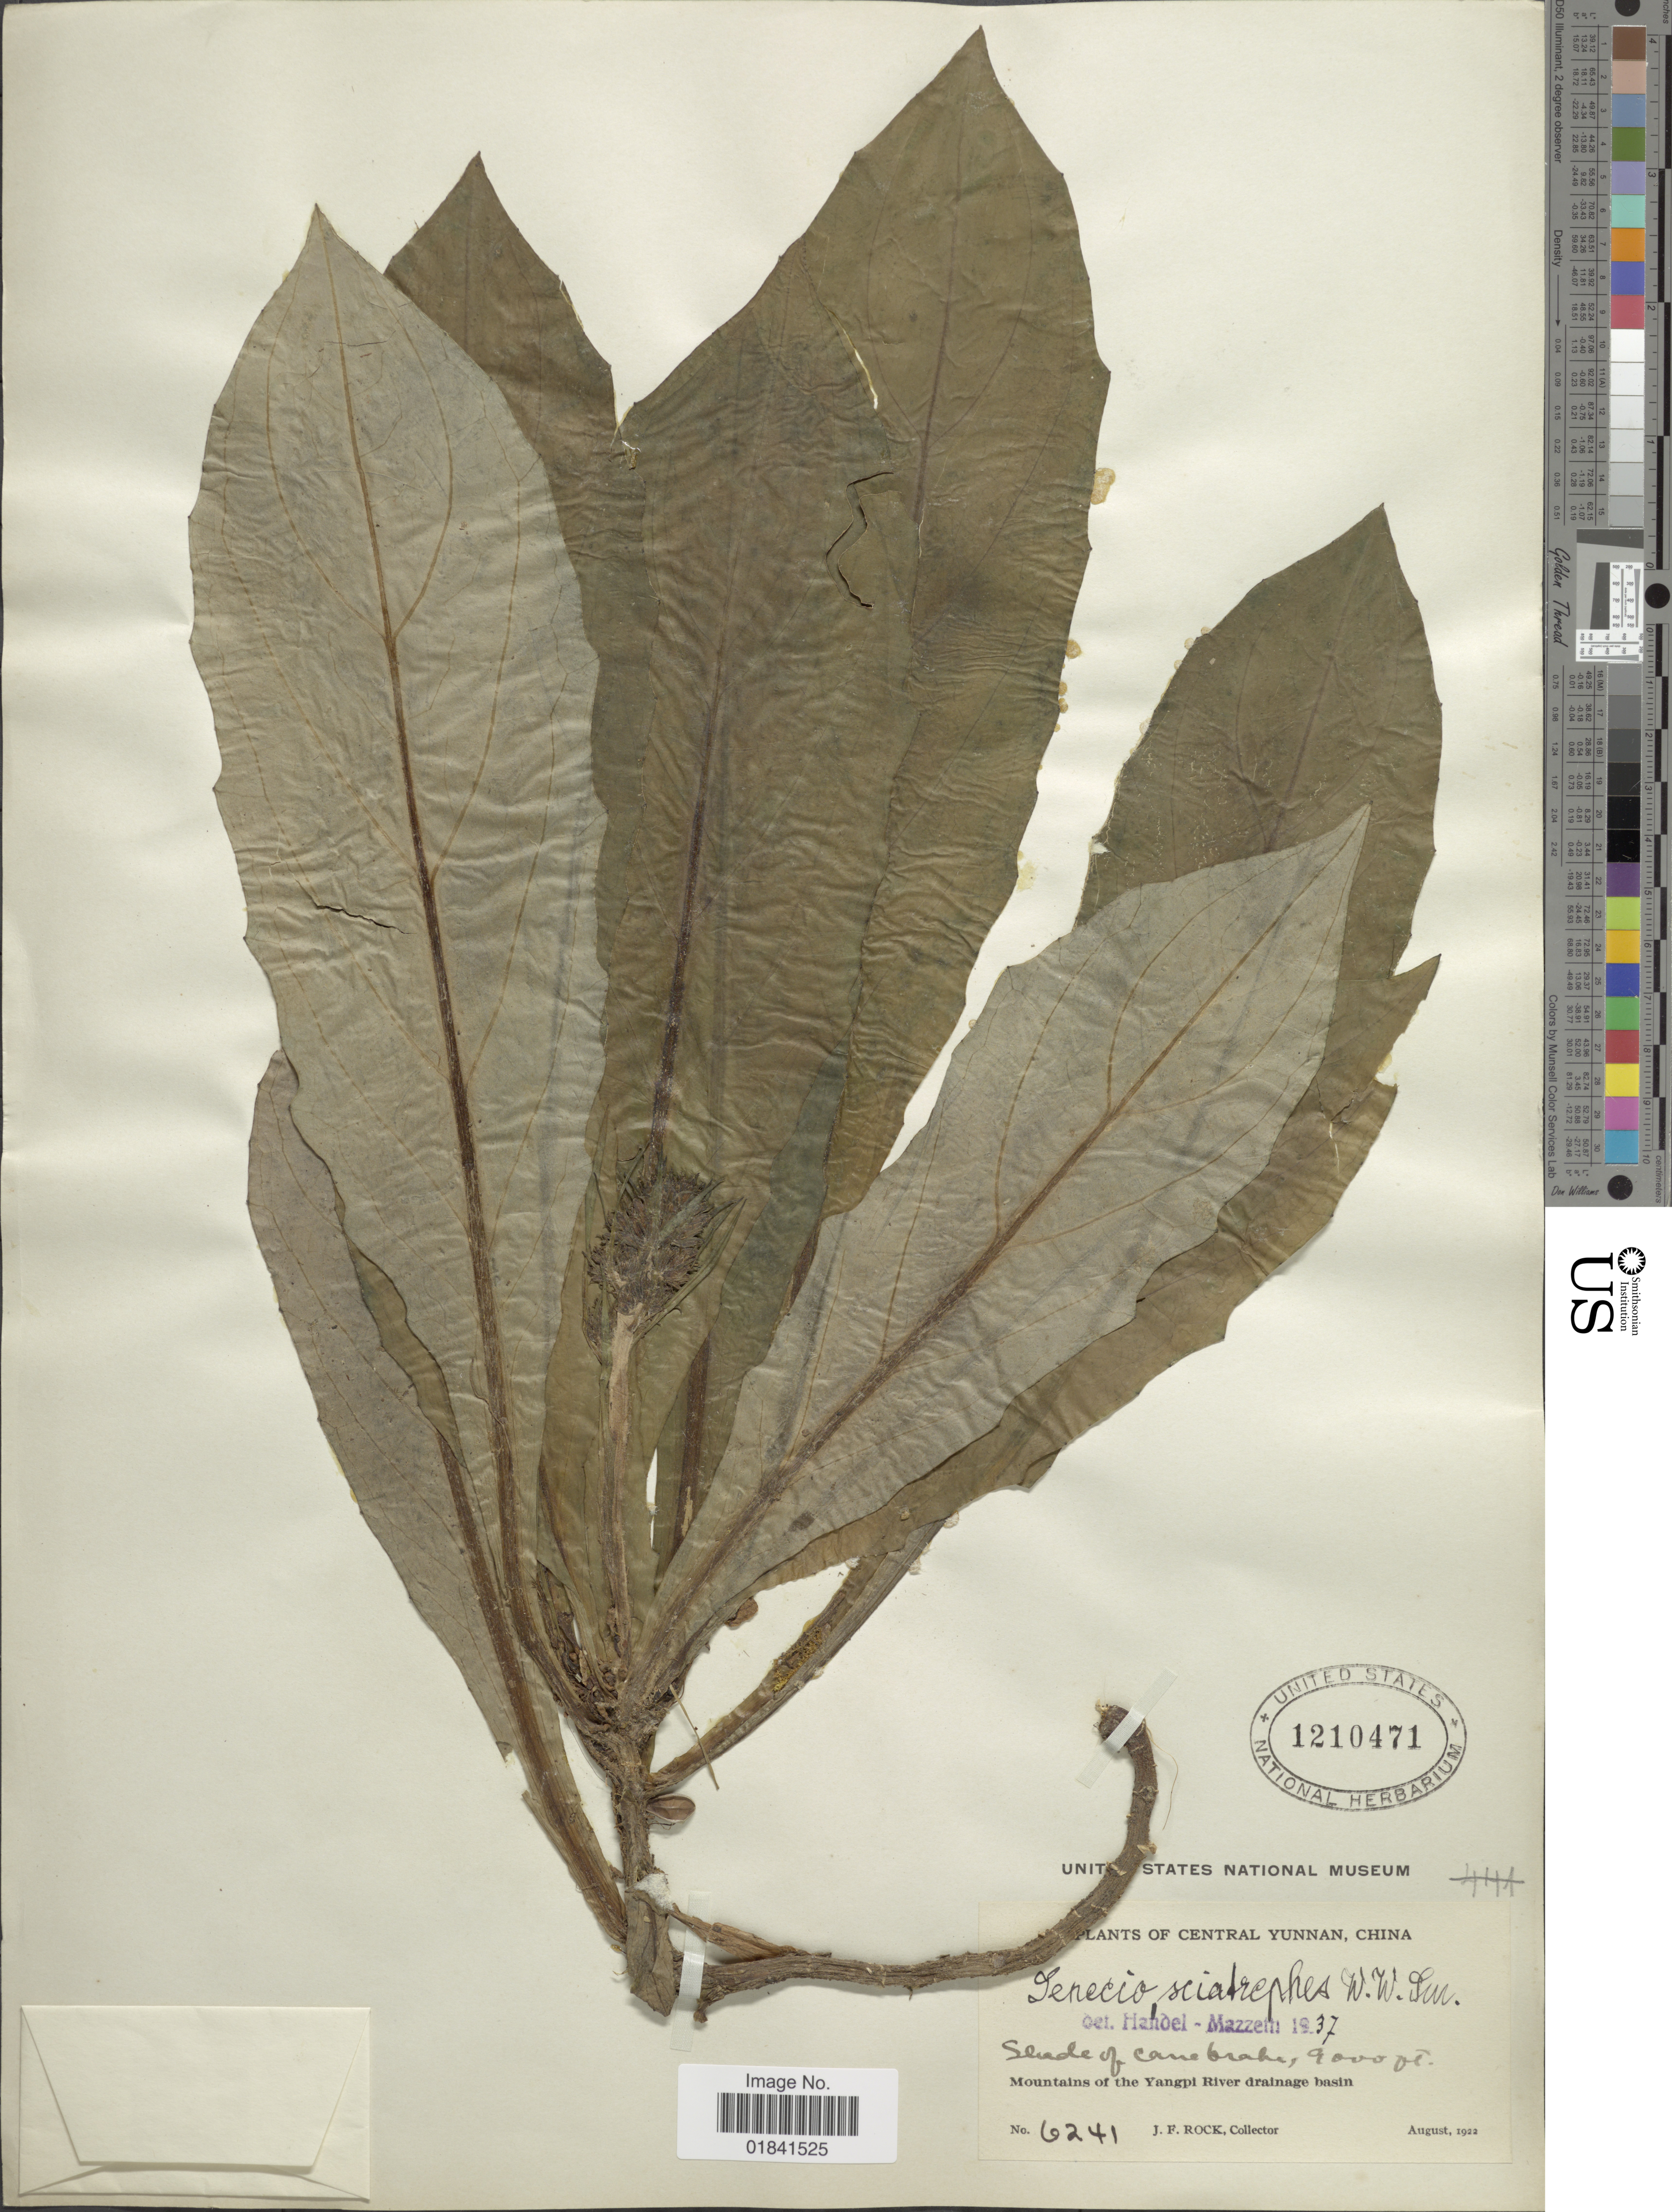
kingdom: Plantae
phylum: Tracheophyta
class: Magnoliopsida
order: Asterales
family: Asteraceae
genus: Senecio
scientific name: Senecio sciatrephes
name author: W.W. Sm.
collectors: J. F. Rock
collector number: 6241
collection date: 1922-08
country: China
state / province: Yunnan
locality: Central Yunnan, Mountains of the Yangpi River Drainage basin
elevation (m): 2743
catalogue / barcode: US 1210471